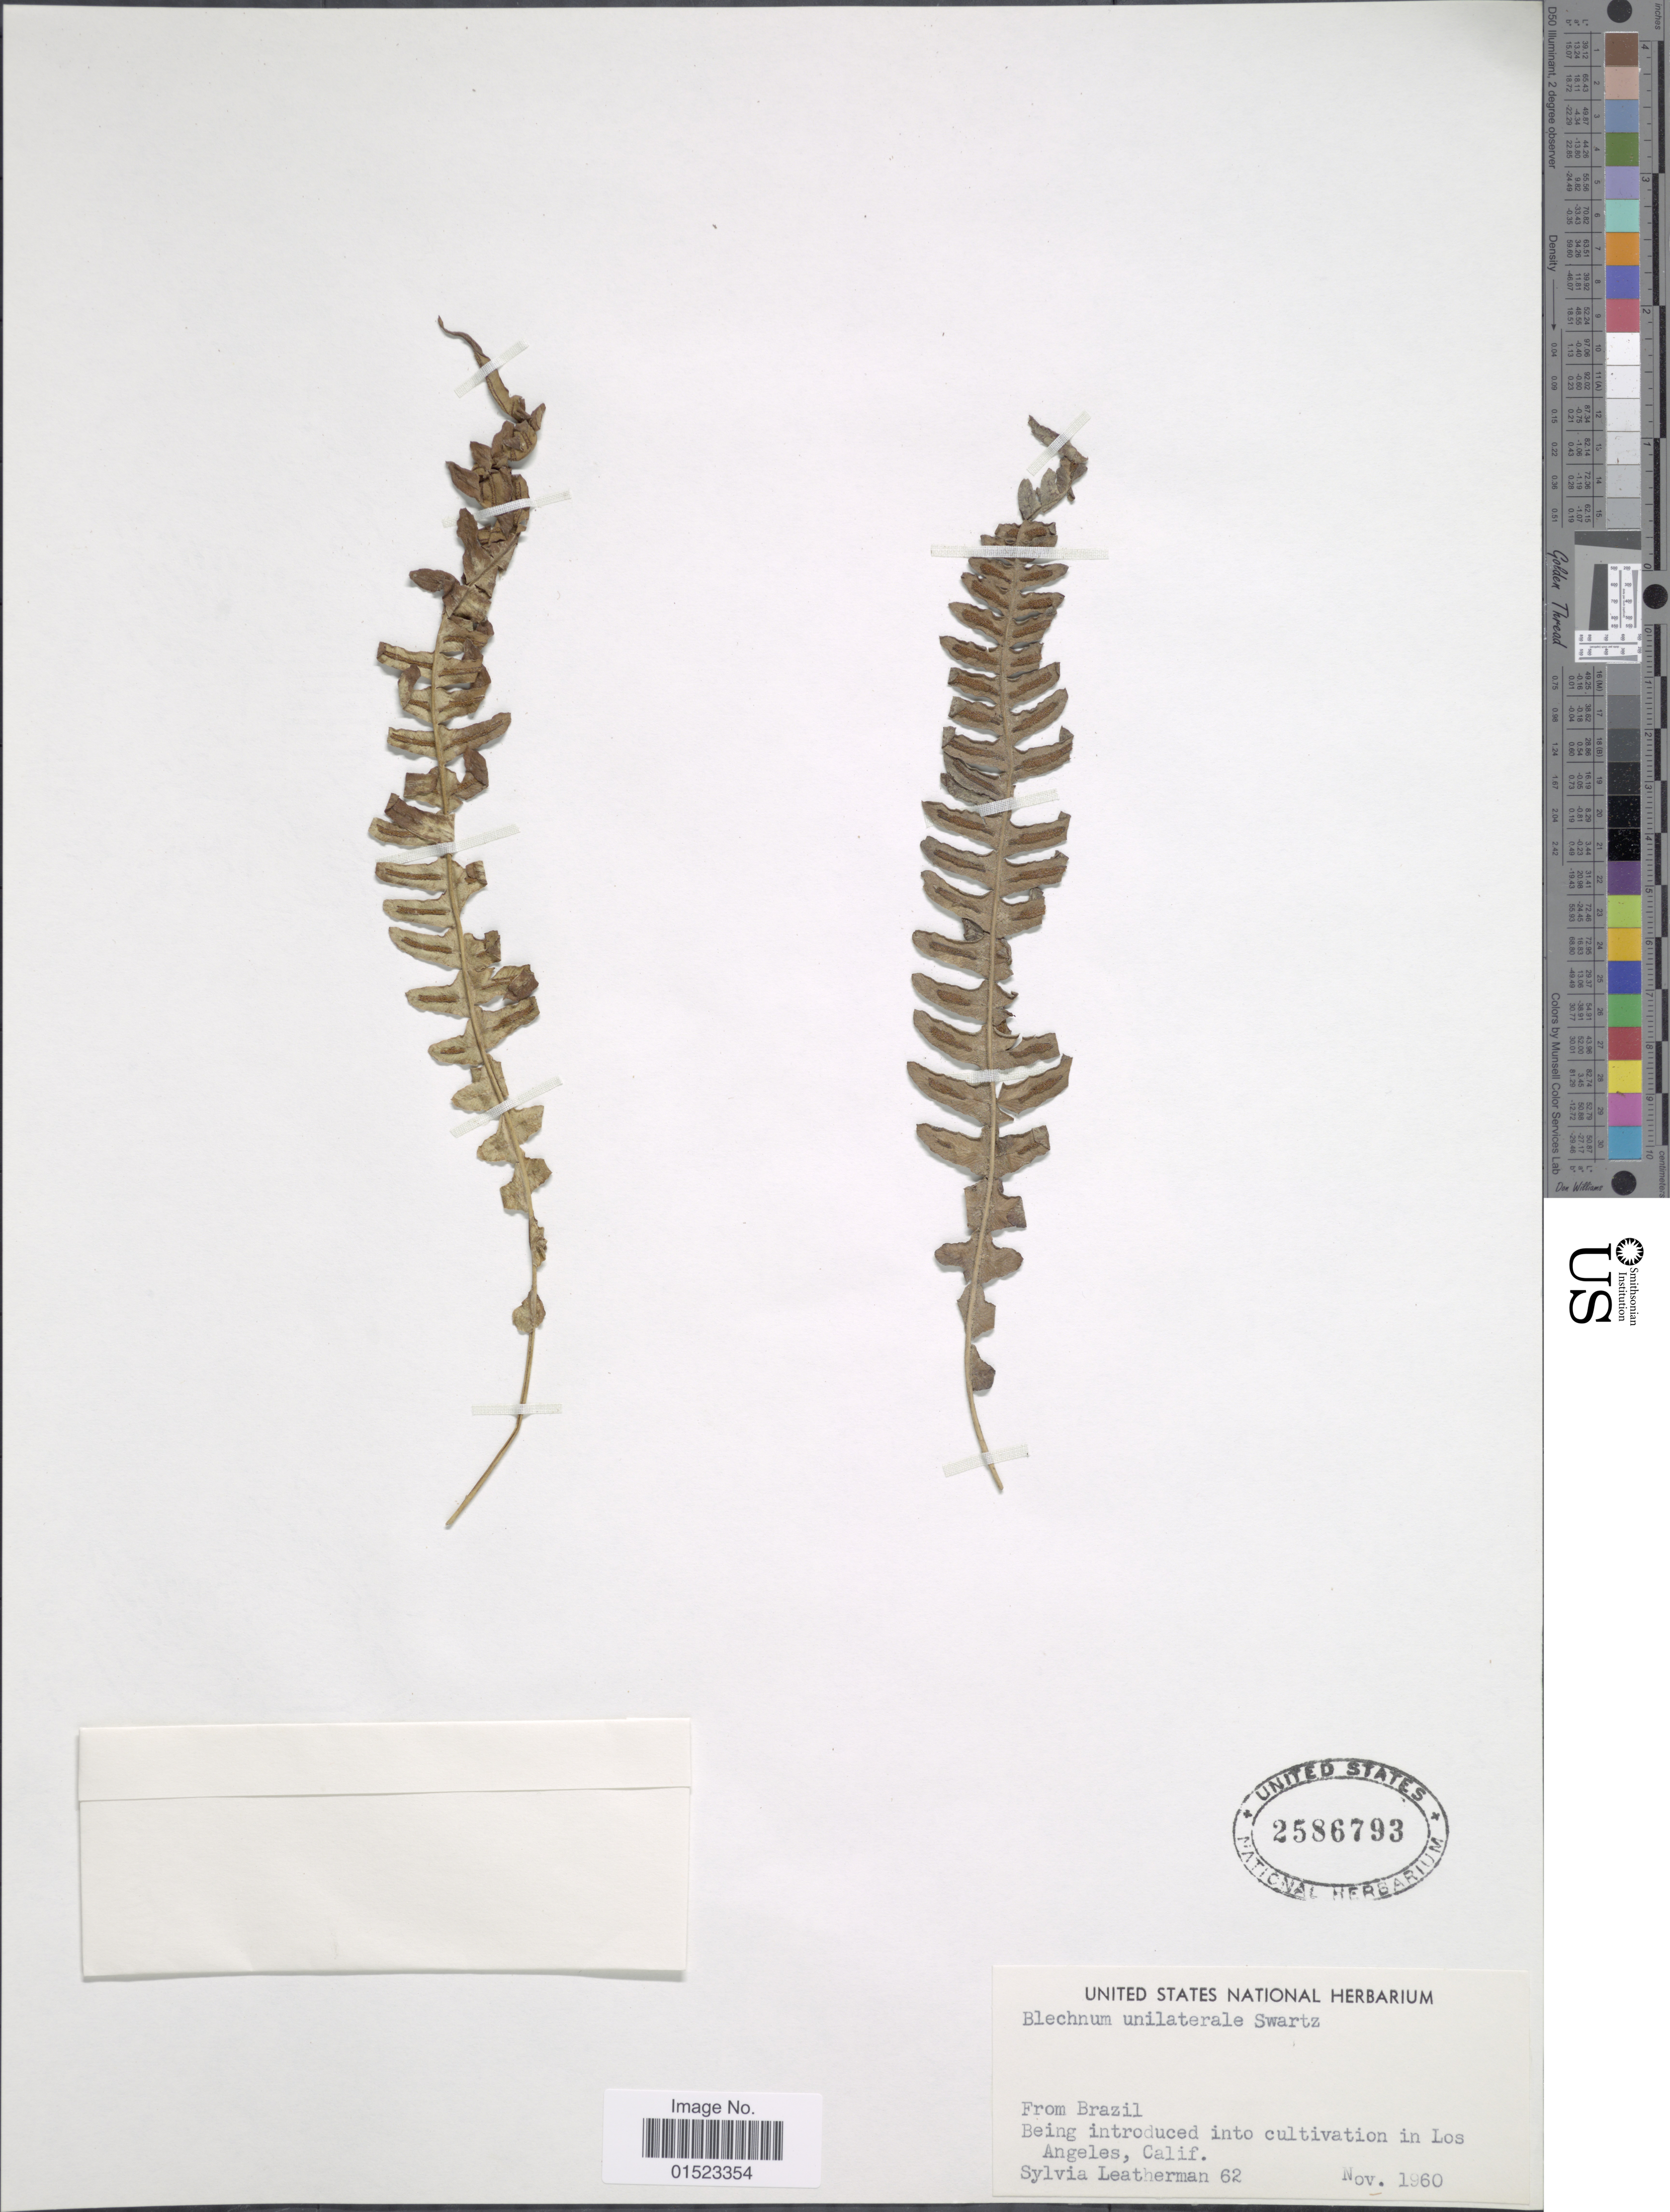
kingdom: Plantae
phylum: Tracheophyta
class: Polypodiopsida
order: Polypodiales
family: Blechnaceae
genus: Blechnum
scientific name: Blechnum unilaterale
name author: Sw.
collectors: S. Leatherman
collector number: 62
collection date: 1960-11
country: United States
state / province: California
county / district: Los Angeles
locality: From Brazil, Being introduced into cultivation in Los Angeles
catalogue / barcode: US 2586793